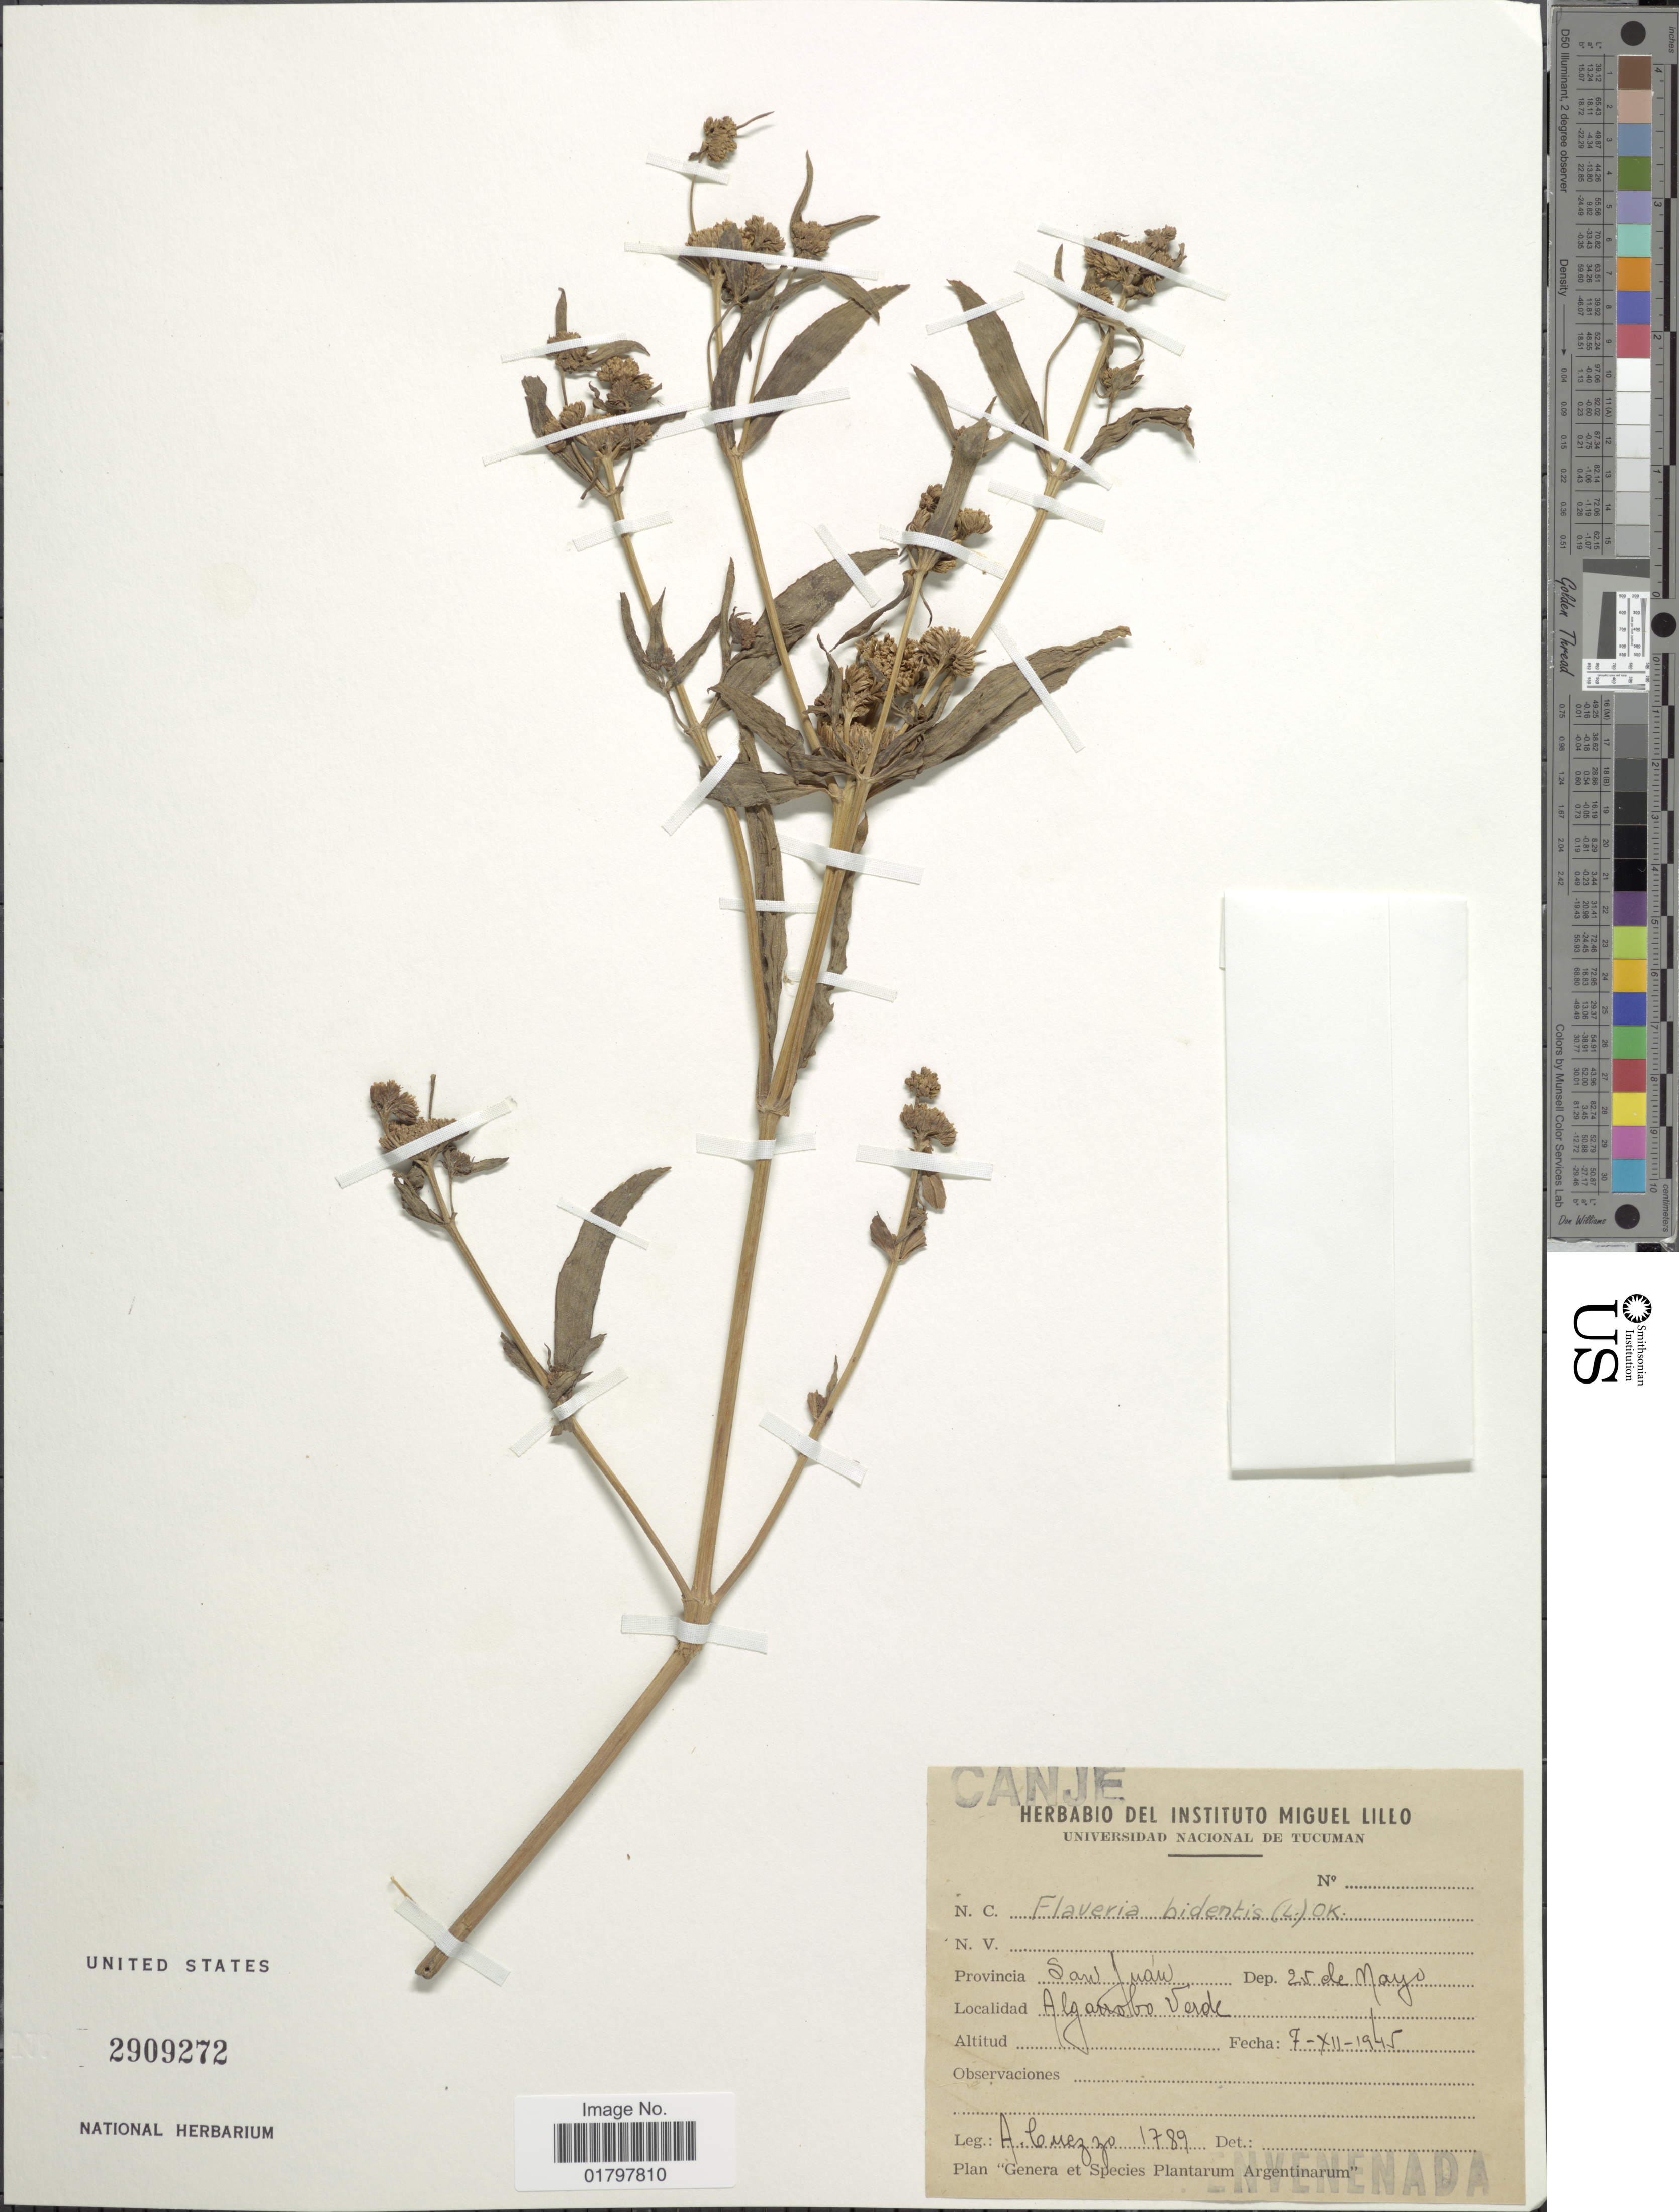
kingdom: Plantae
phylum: Tracheophyta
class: Magnoliopsida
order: Asterales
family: Asteraceae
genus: Flaveria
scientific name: Flaveria bidentis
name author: (L.) Kuntze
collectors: A. Cuezzo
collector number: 1789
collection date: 1945-12-07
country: Argentina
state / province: San Juan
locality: Provincia San Juán. Dep. 25 de Mayo. Algarrobo Verde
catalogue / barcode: US 2909272